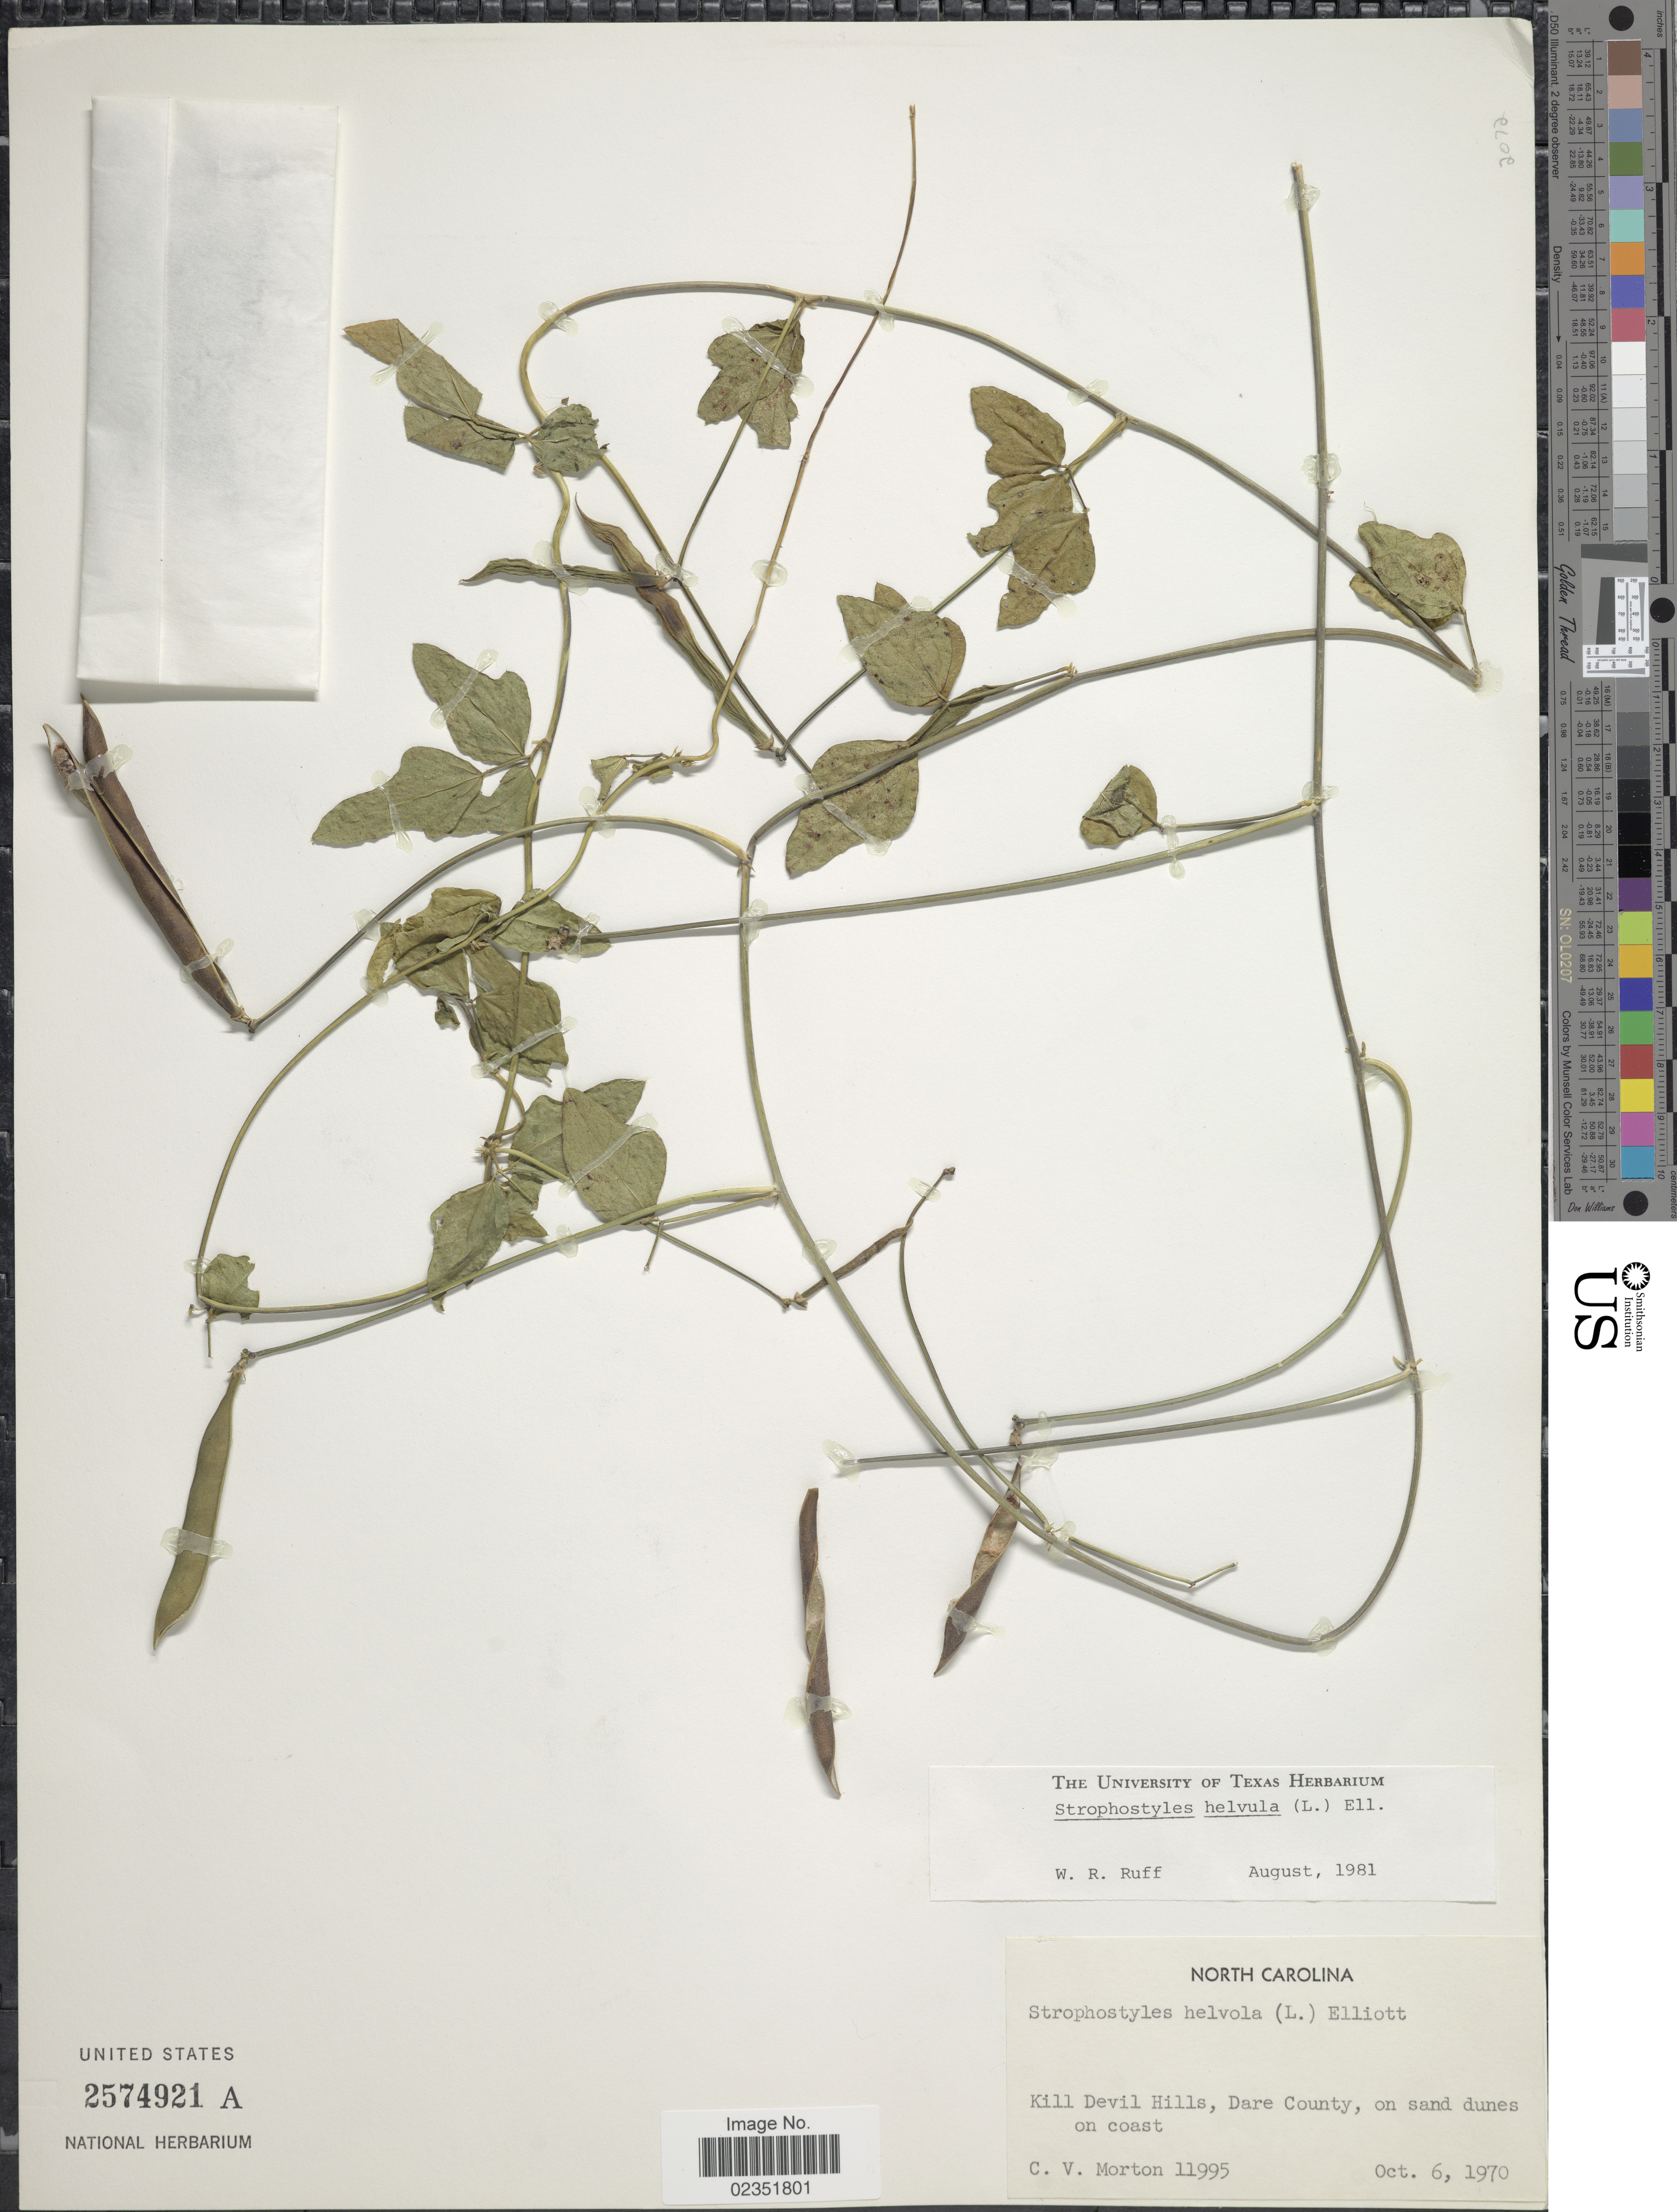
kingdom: Plantae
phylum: Tracheophyta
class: Magnoliopsida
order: Fabales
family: Fabaceae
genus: Strophostyles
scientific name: Strophostyles helvola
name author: (L.) Elliott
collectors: C. V. Morton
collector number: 11995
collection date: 1970-10-06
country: United States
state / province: North Carolina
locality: Kill Devil Hills, Dare County, on sand dunes on coast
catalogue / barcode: US 2574921A